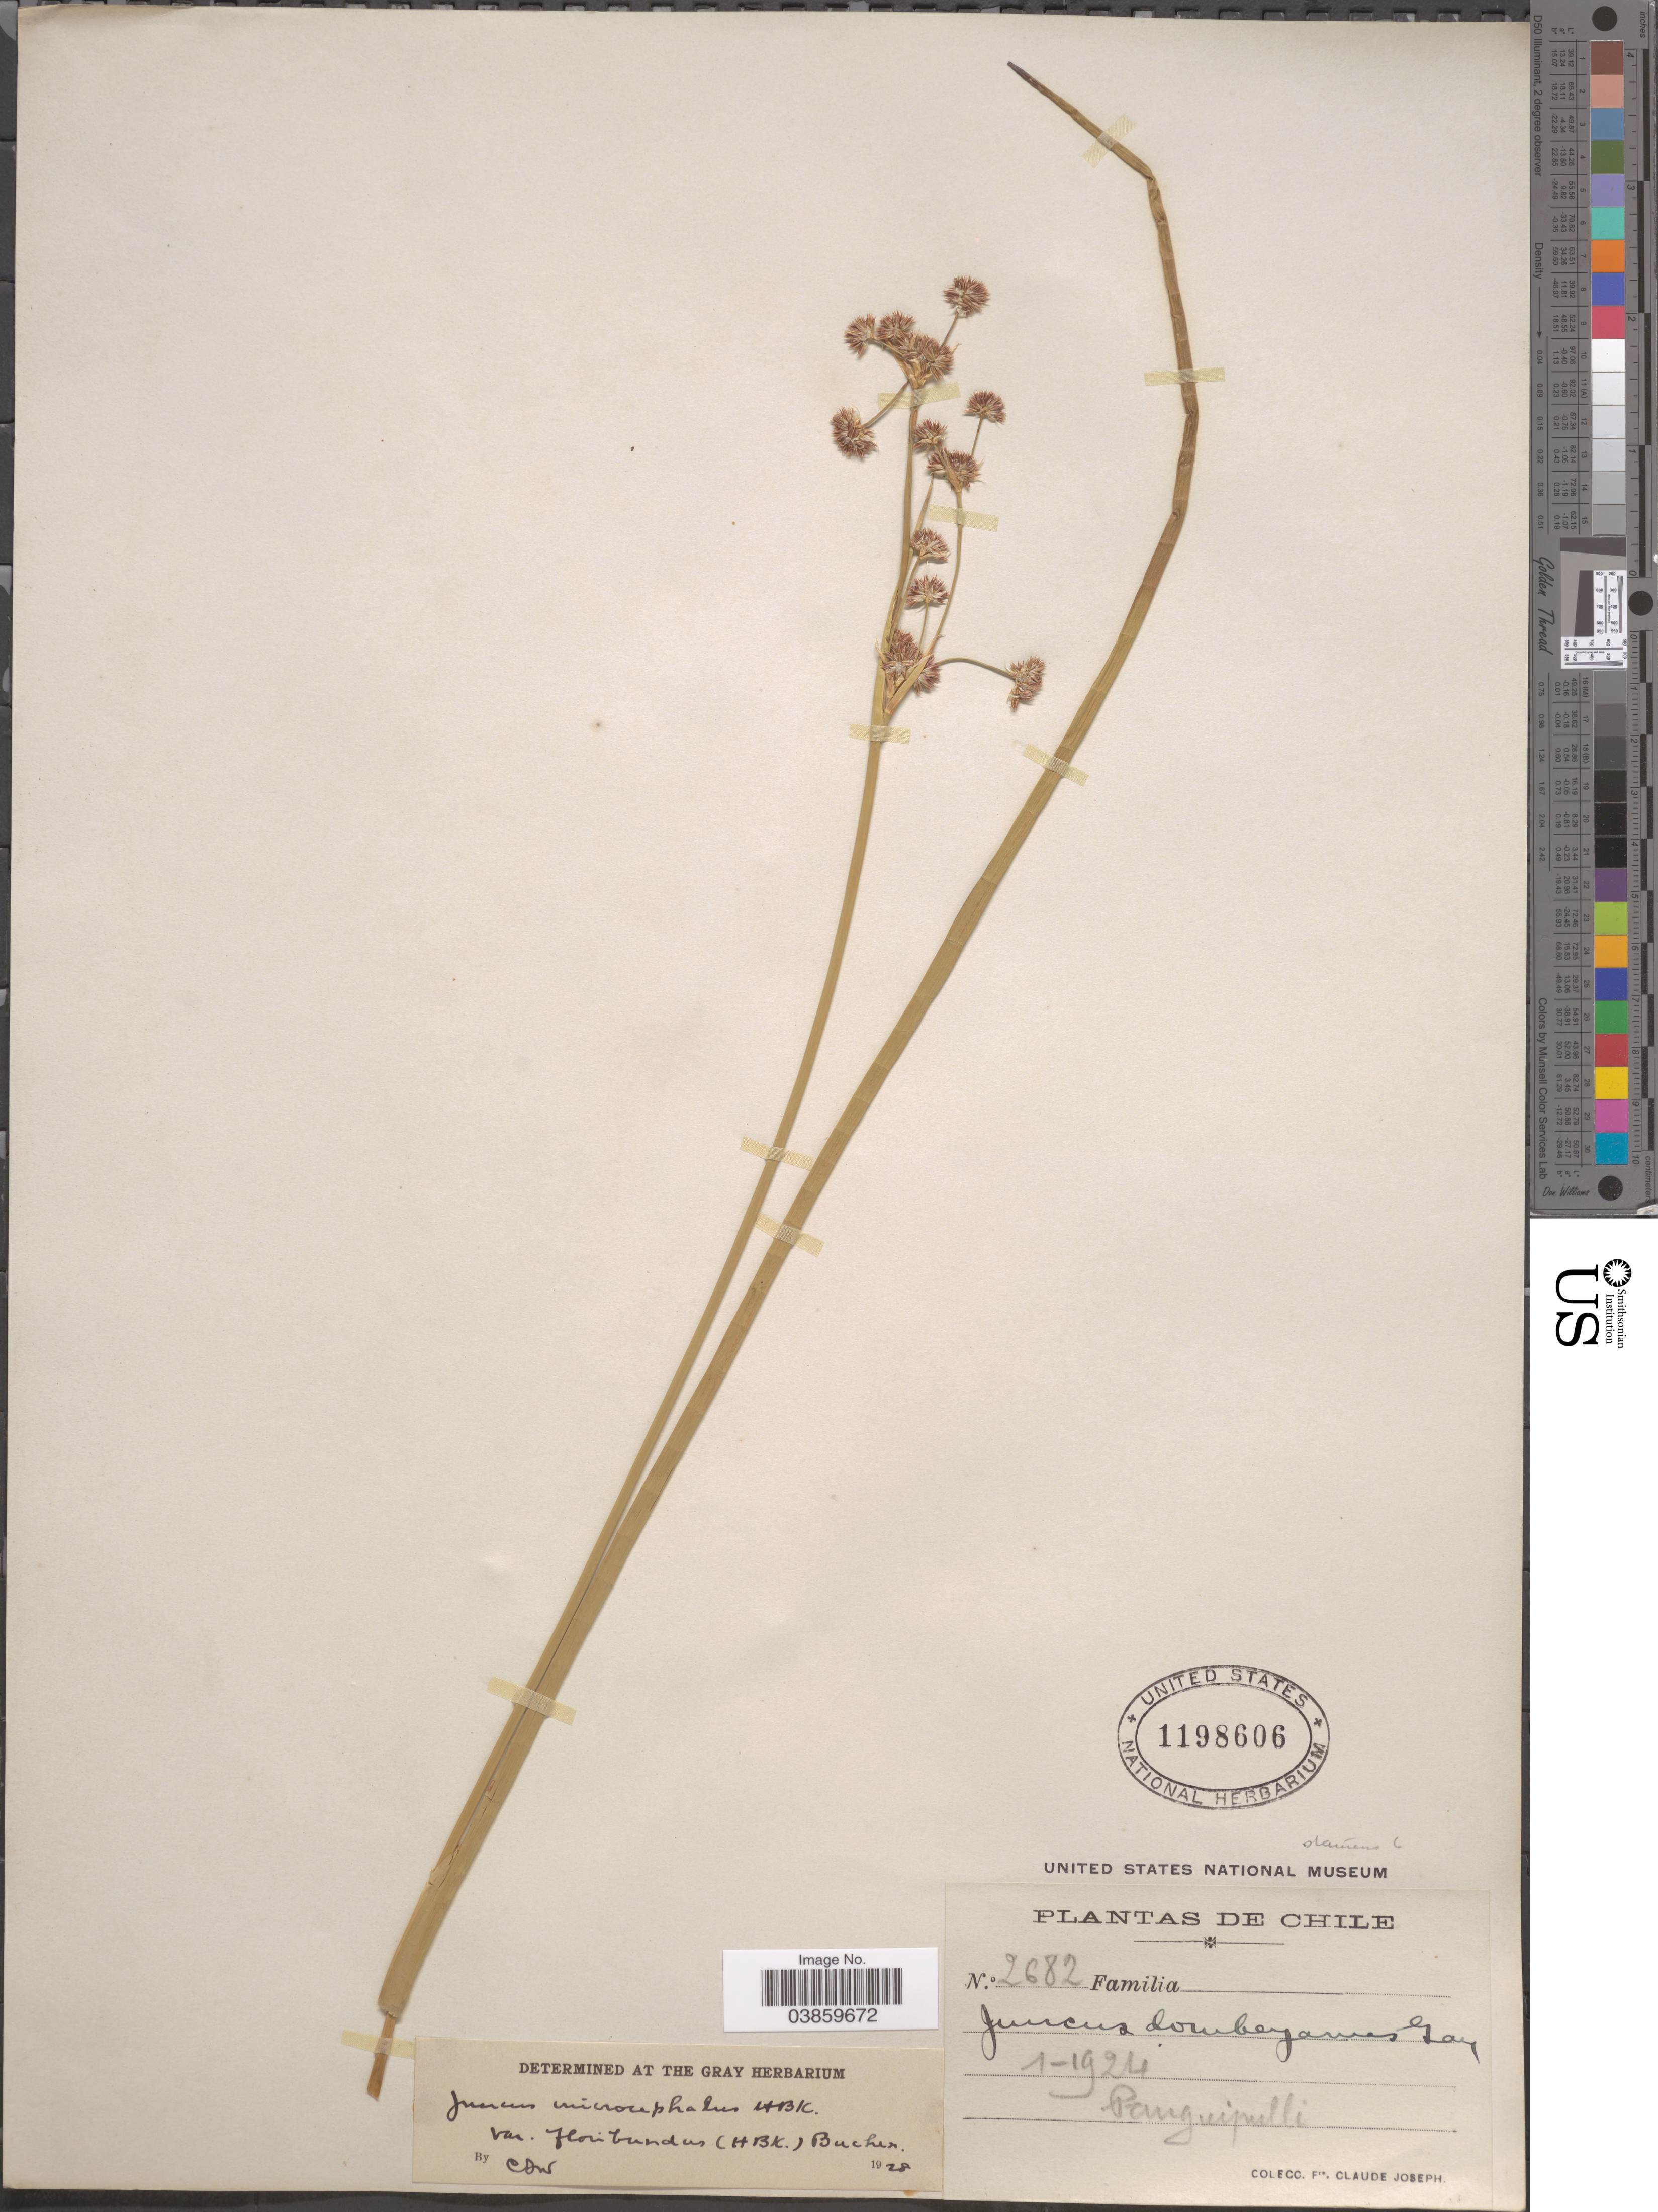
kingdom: Plantae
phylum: Tracheophyta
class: Liliopsida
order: Poales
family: Juncaceae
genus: Juncus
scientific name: Juncus microcephalus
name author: Kunth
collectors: Bro. Claude-Joseph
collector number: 2682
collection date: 1924-01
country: Chile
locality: Panguipulli.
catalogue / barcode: US 1198606